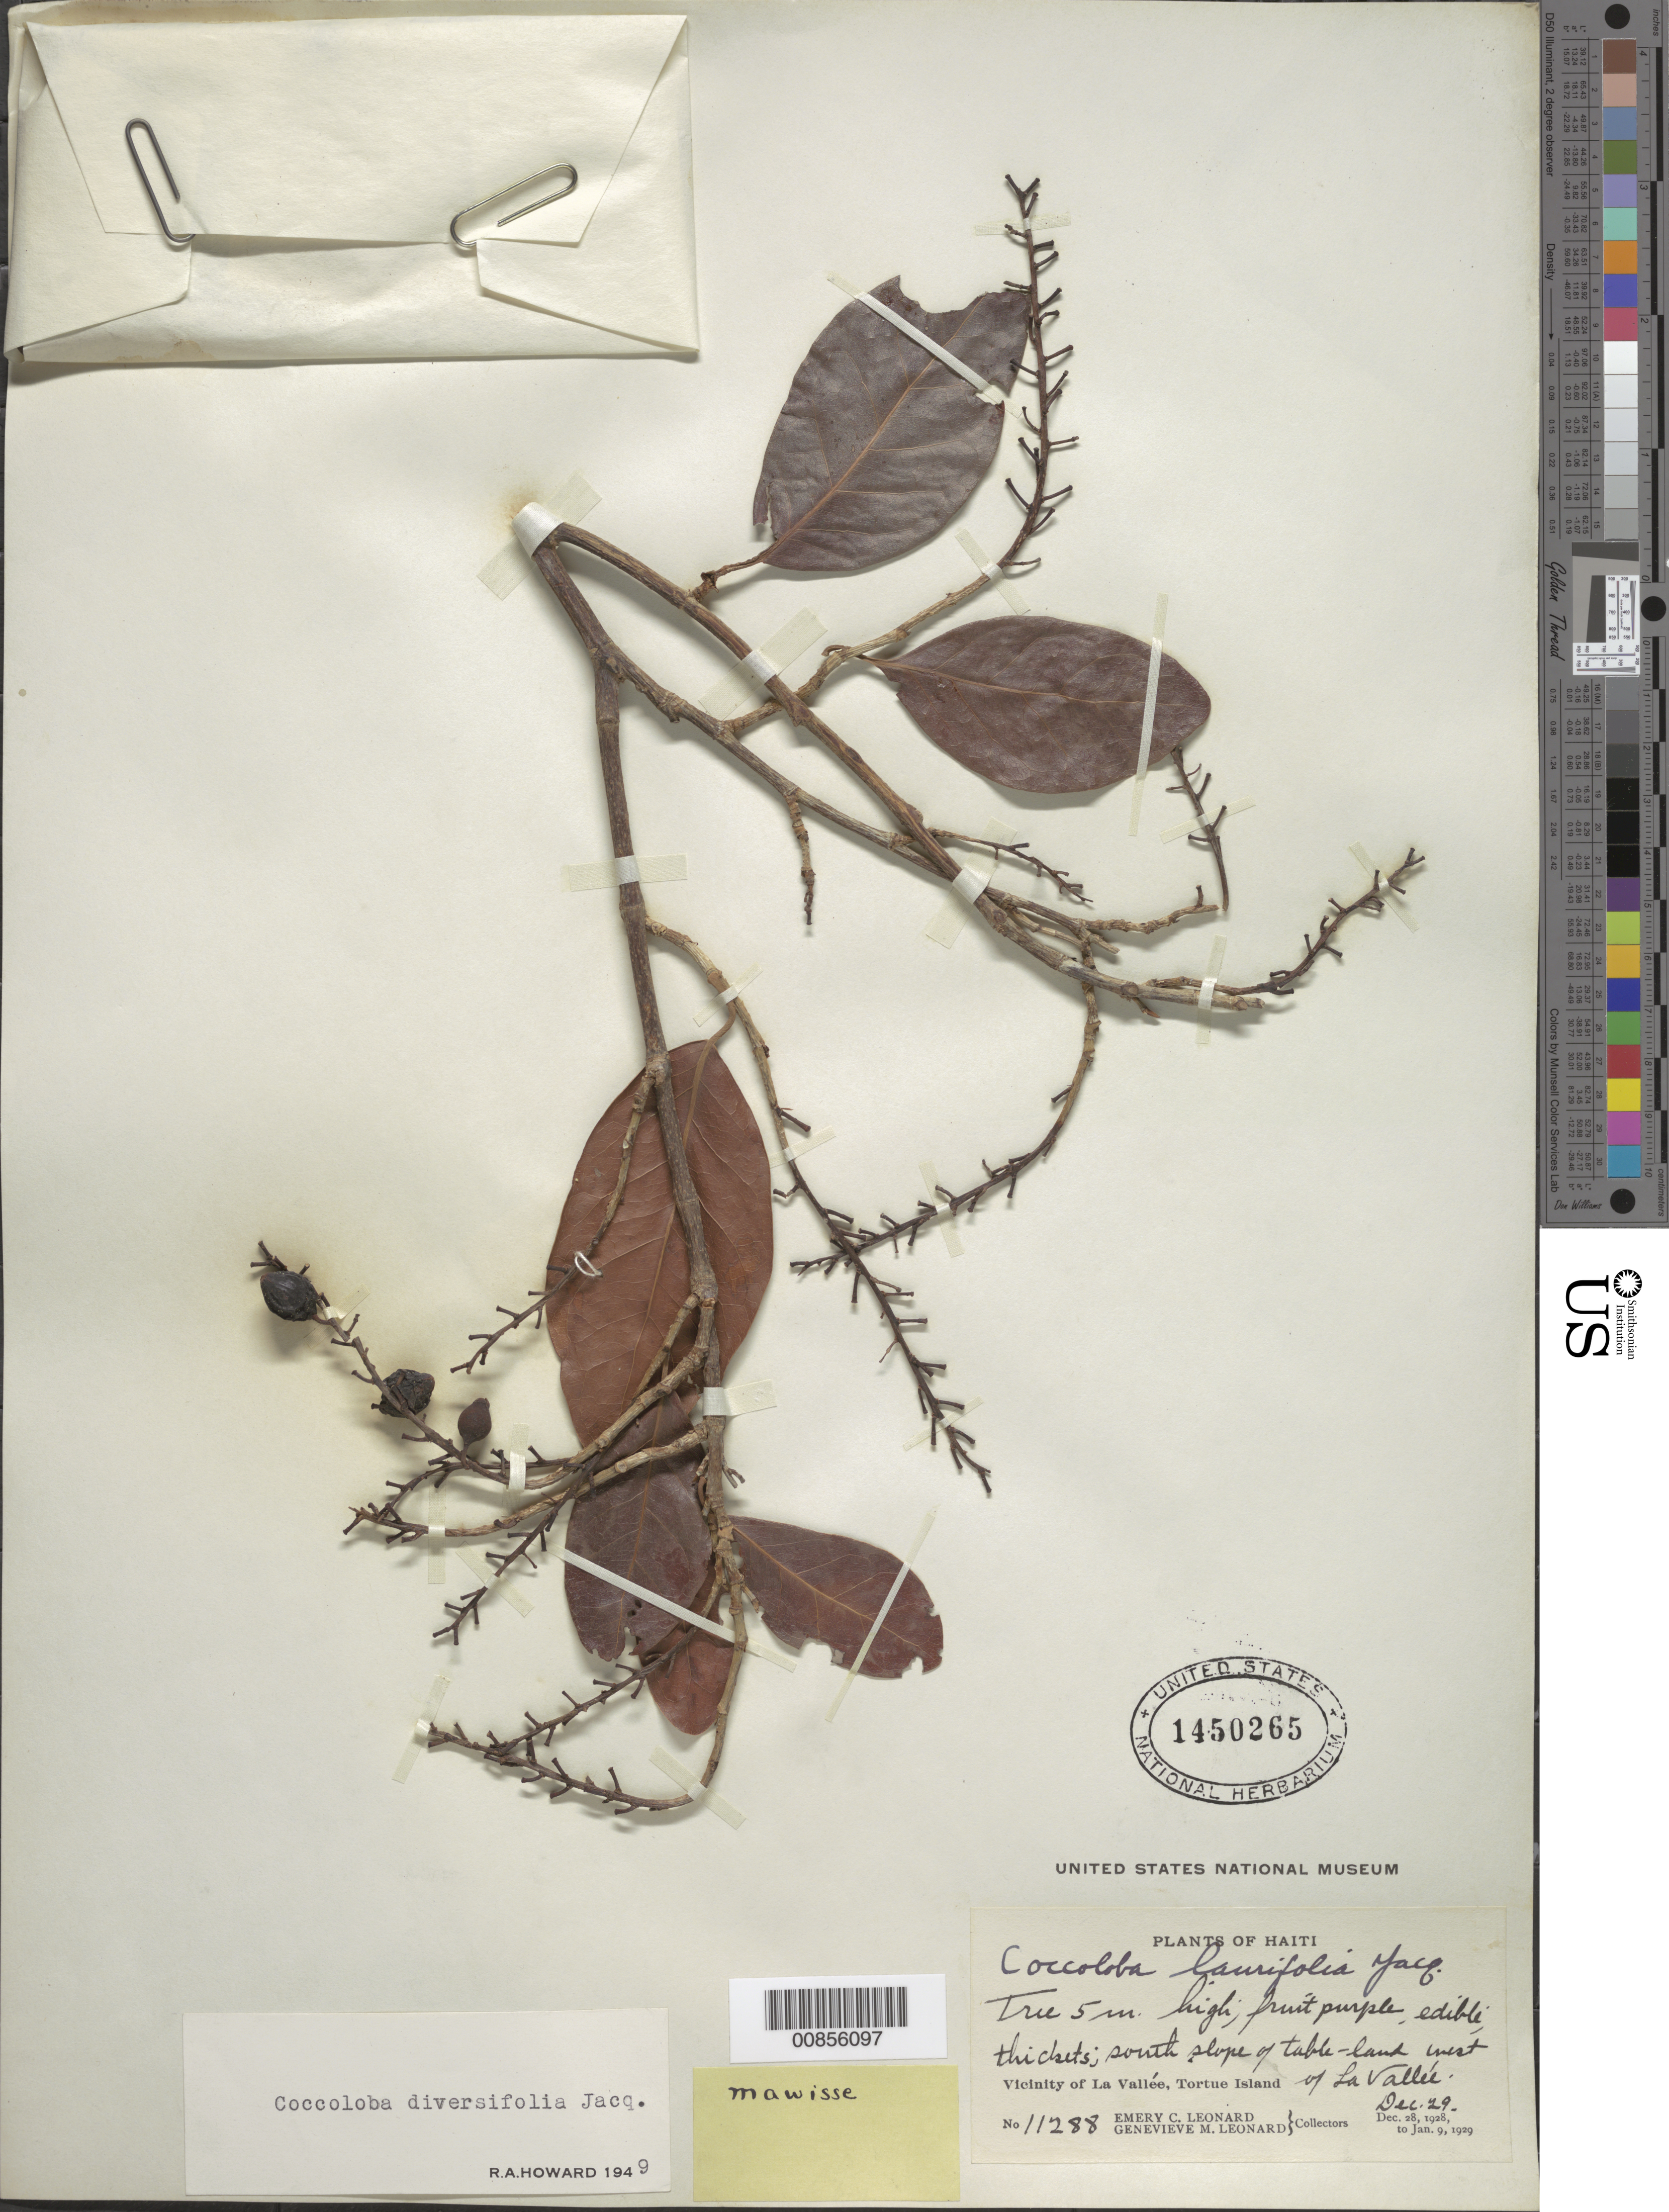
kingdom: Plantae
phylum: Tracheophyta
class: Magnoliopsida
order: Caryophyllales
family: Polygonaceae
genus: Coccoloba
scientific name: Coccoloba diversifolia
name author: Jacq.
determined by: Howard, R. A.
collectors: E. C. Leonard & G. M. Leonard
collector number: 11288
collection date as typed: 29 Dec 1928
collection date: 1928-12-29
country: Haiti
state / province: Nord-Óuest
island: Île de la Tortue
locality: Vicinity of La Vallée, Tortue Island. South slope of tableland west of La Vallée.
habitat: Thickets. Tableland.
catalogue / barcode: US 1450265